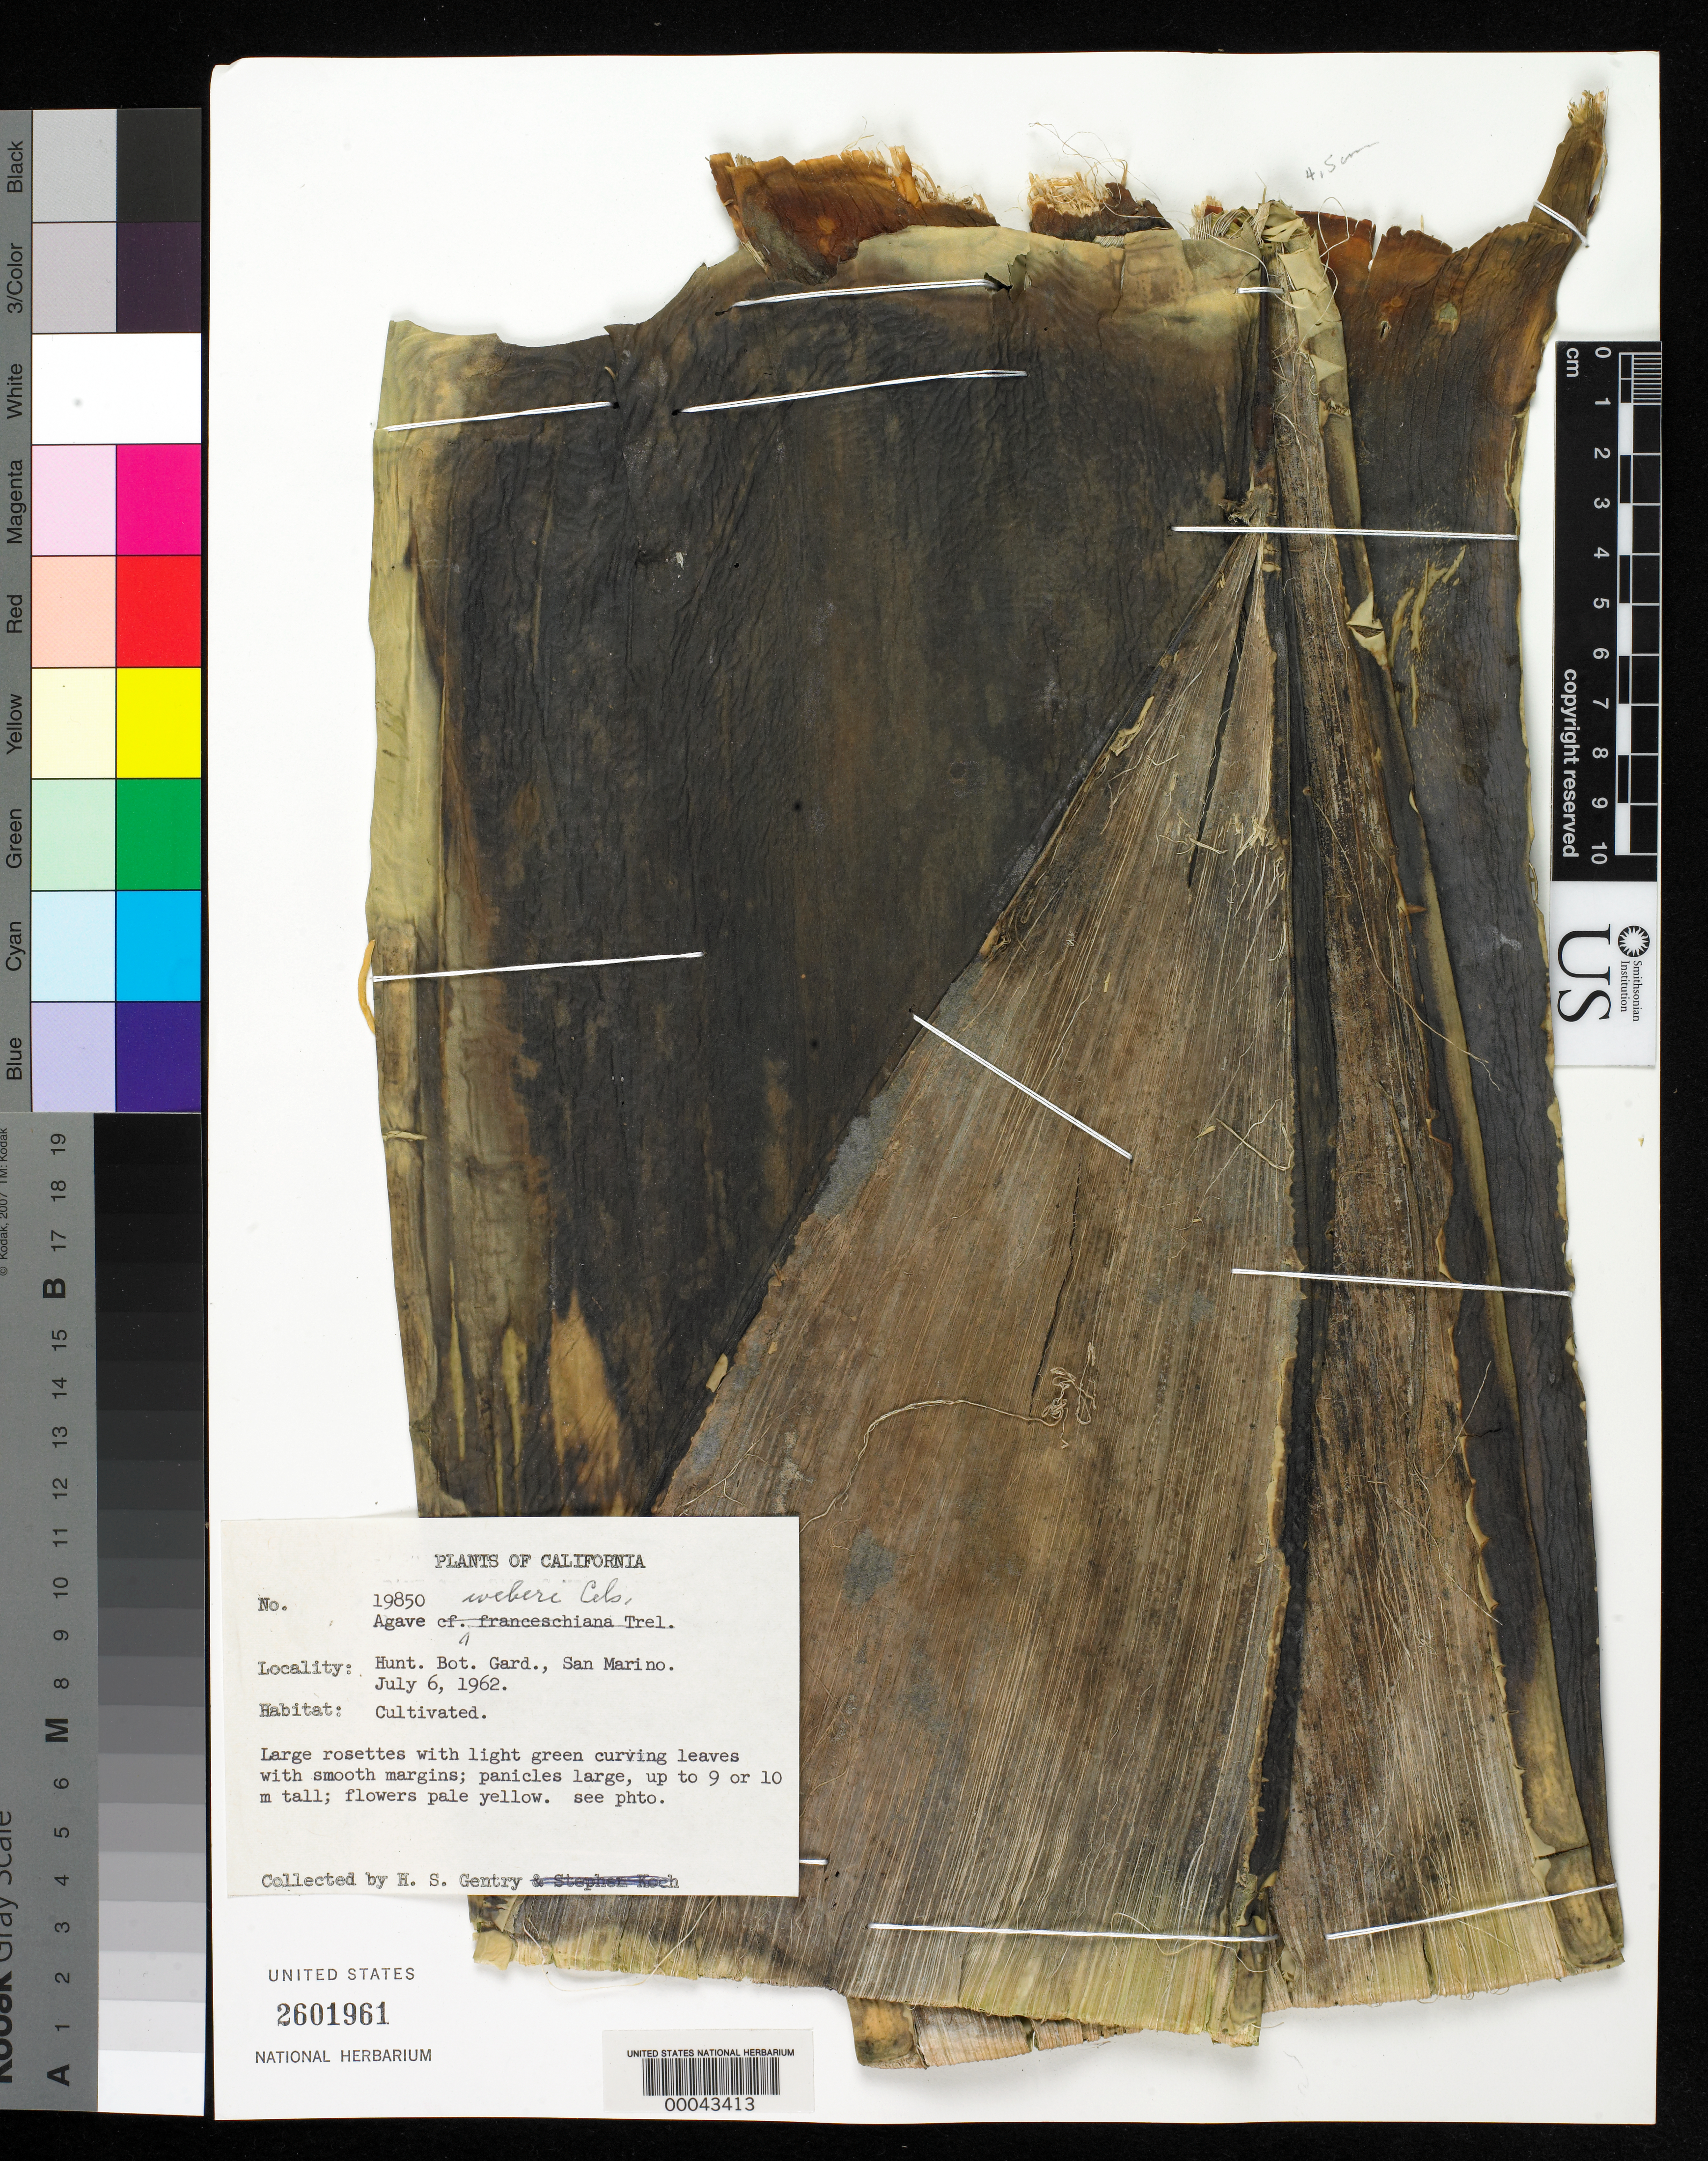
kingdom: Plantae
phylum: Tracheophyta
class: Liliopsida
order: Asparagales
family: Asparagaceae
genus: Agave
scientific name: Agave weberi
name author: F. Cels ex Poisson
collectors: H. S. Gentry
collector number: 19850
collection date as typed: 06 Jul 1962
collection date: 1962-07-06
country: United States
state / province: California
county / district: Los Angeles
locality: Huntington botanic gardens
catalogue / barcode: US 2601961